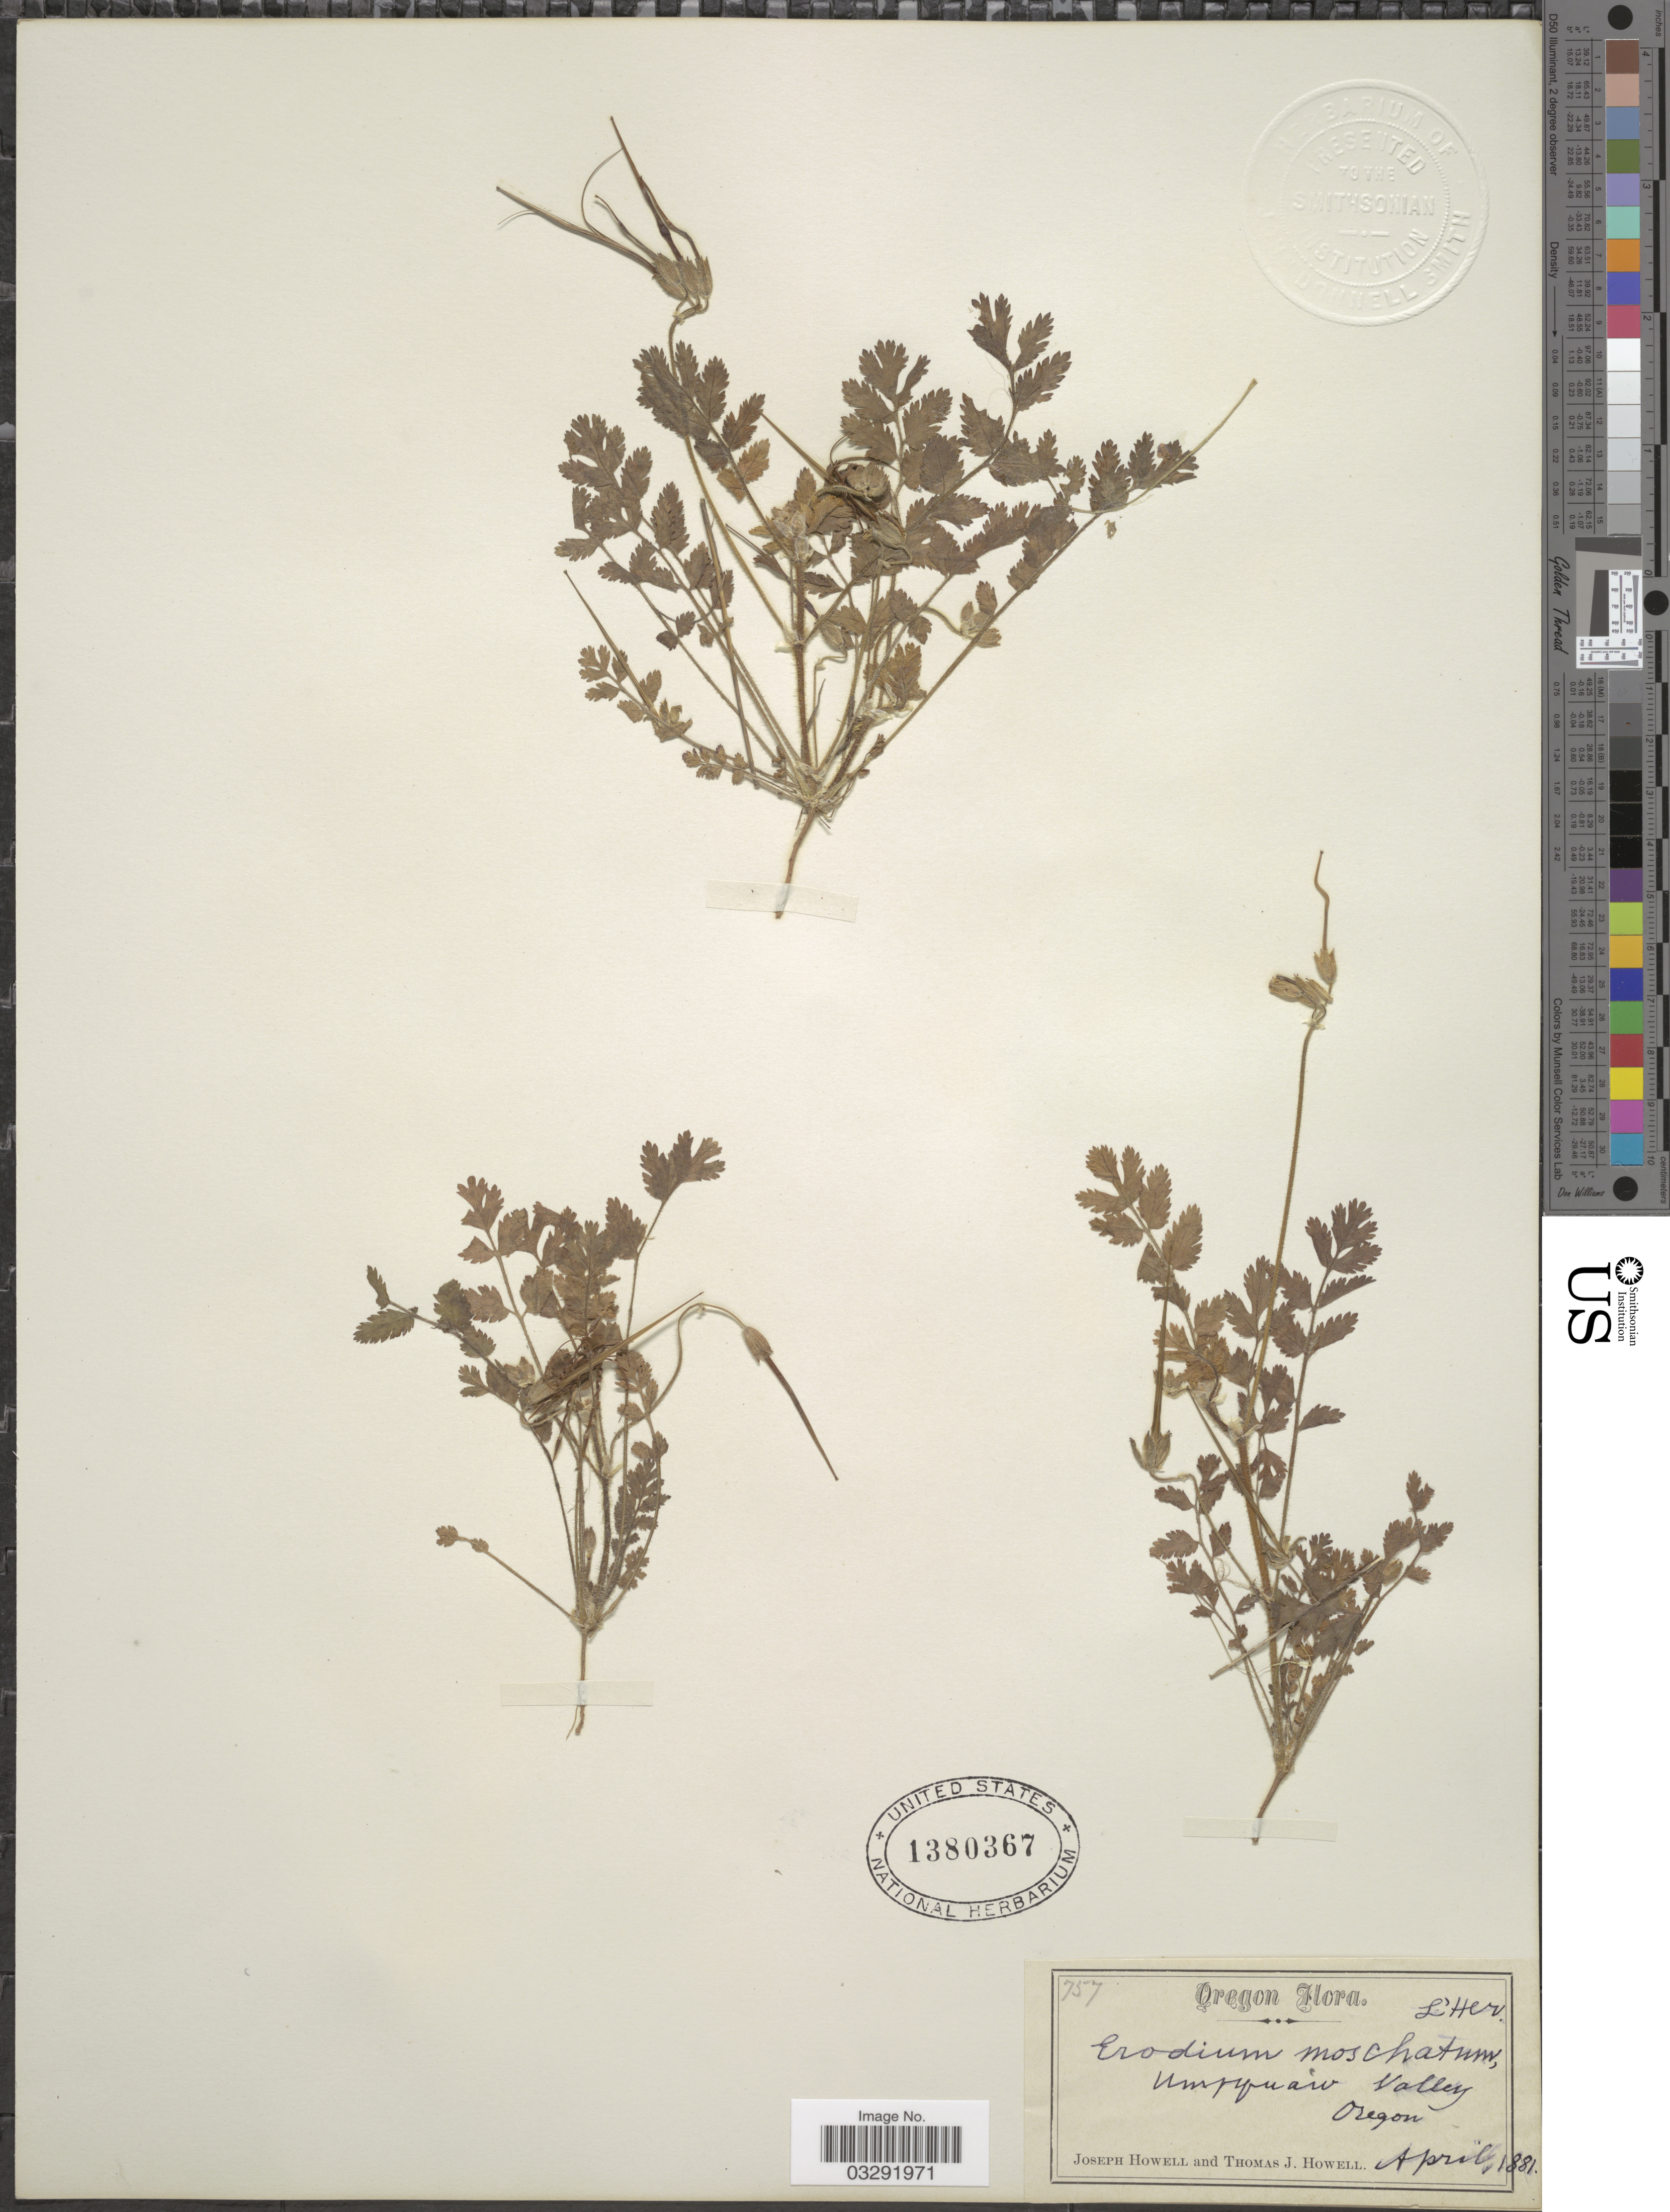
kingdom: Plantae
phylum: Tracheophyta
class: Magnoliopsida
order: Geraniales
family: Geraniaceae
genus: Erodium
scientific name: Erodium moschatum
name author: (L.) L'Hér. ex Aiton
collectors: J. Howell & T. J. Howell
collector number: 757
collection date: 1881-04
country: United States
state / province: Oregon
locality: Umpquaw Valley.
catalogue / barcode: US 1380367